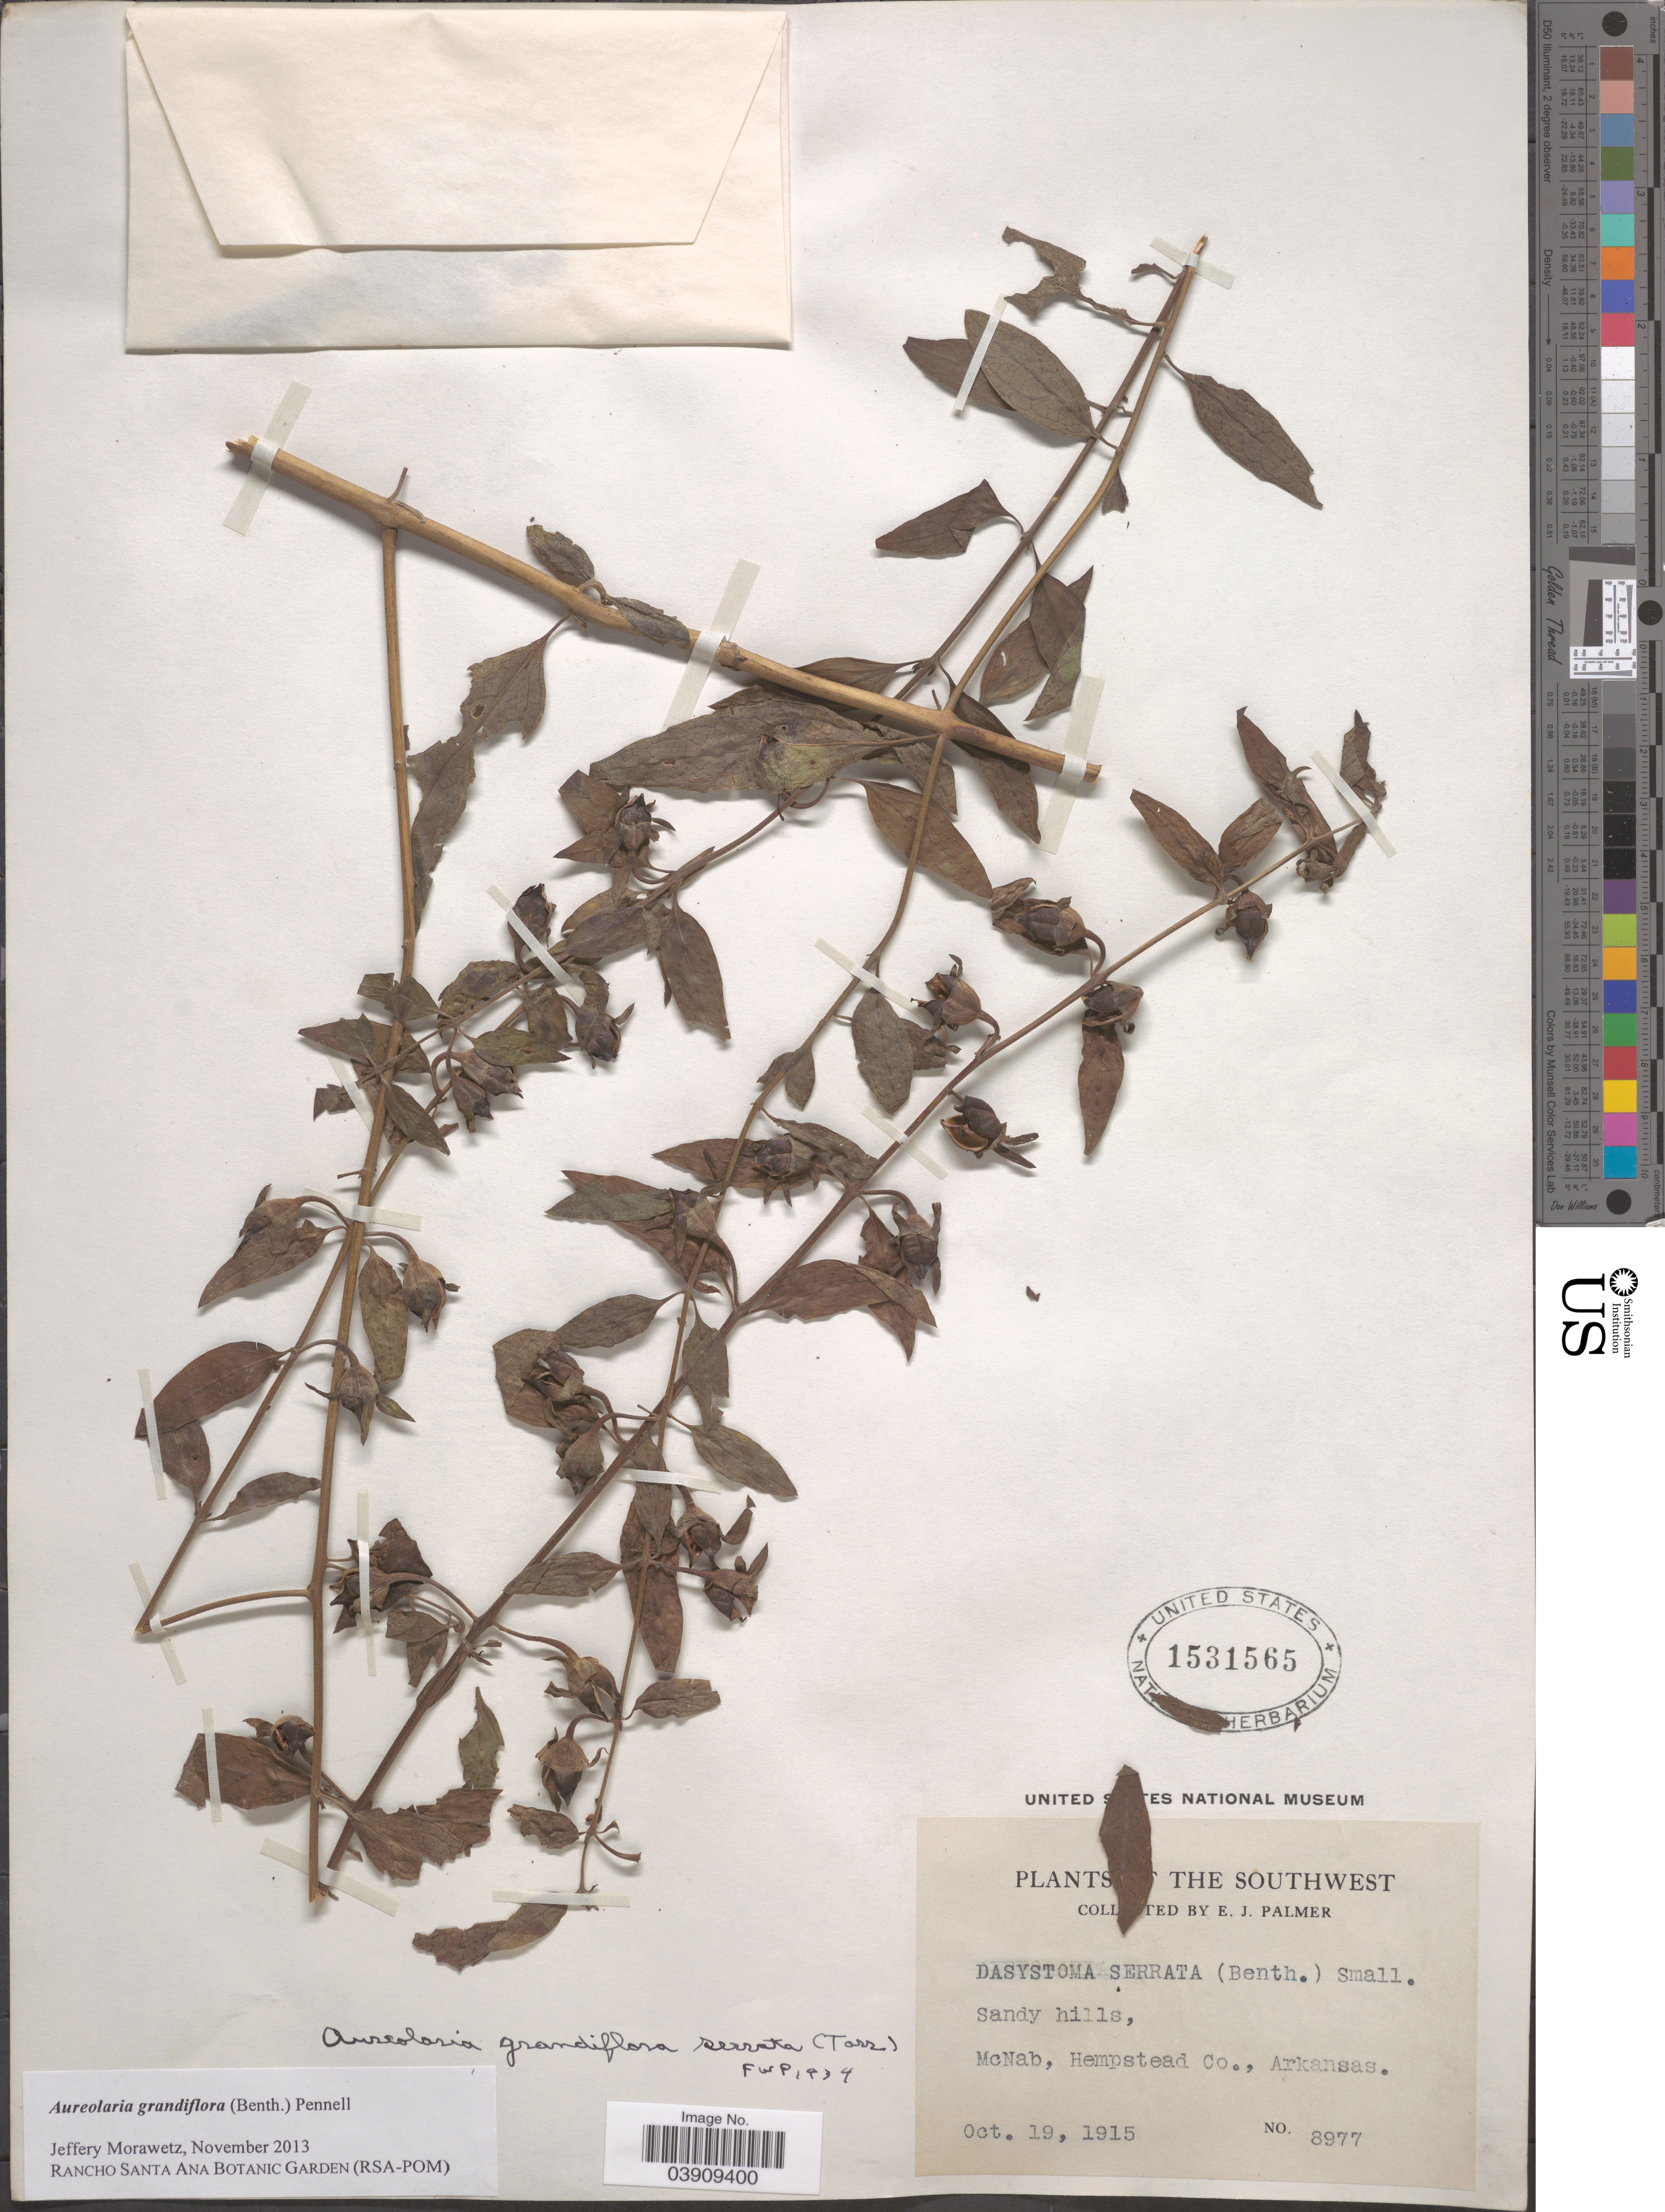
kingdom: Plantae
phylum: Tracheophyta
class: Magnoliopsida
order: Lamiales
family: Orobanchaceae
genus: Aureolaria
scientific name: Aureolaria grandiflora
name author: (Benth.) Pennell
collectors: E. J. Palmer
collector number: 8977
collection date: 1915-10-19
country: United States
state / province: Arkansas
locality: The Southwest. McNab, Hempstead Co.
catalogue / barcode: US 1531565